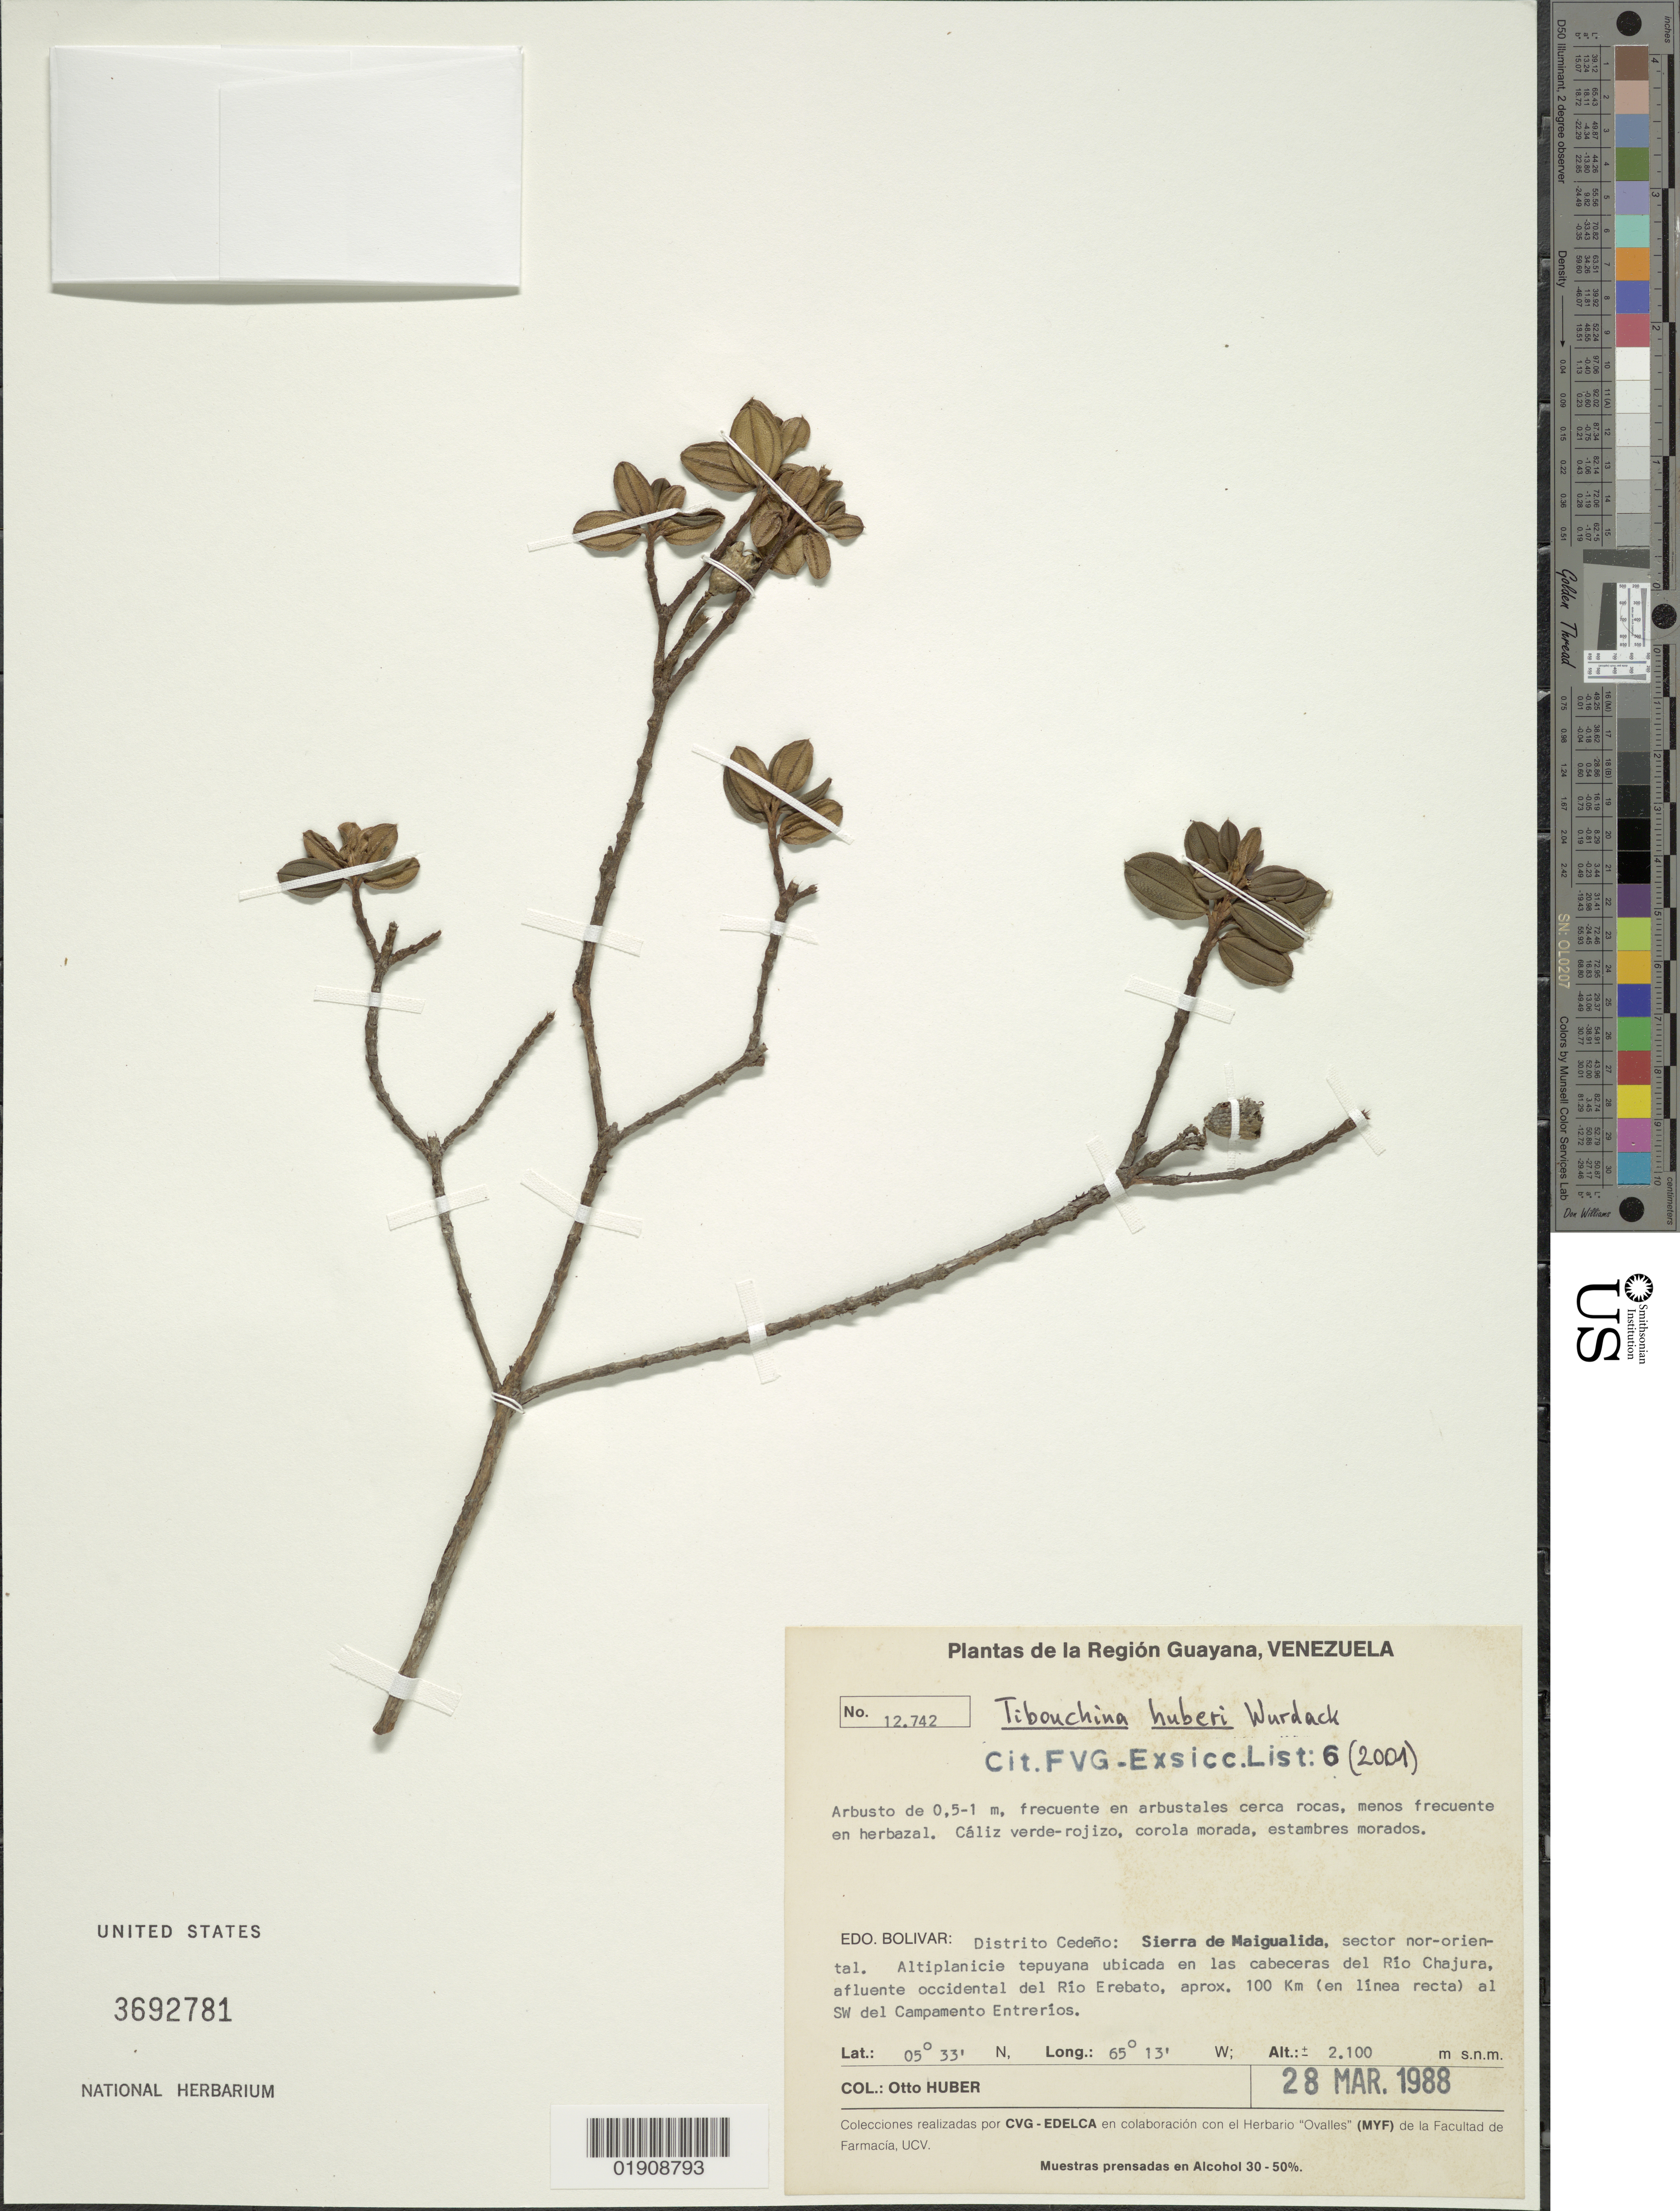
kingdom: Plantae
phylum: Tracheophyta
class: Magnoliopsida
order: Myrtales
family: Melastomataceae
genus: Tibouchina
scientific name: Tibouchina huberi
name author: Wurdack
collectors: O. Huber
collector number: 12742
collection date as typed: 28-Mar-88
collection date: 1988-03-28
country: Venezuela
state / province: Bolívar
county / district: Cedeño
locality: Sierra de Maigualida, sector nor-oriental, cabeceras del Río Chajura, afluente occidental del Río Erebato, aprox. 100 km al SW del Campamento EntreRíos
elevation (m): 2100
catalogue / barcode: US 3692781